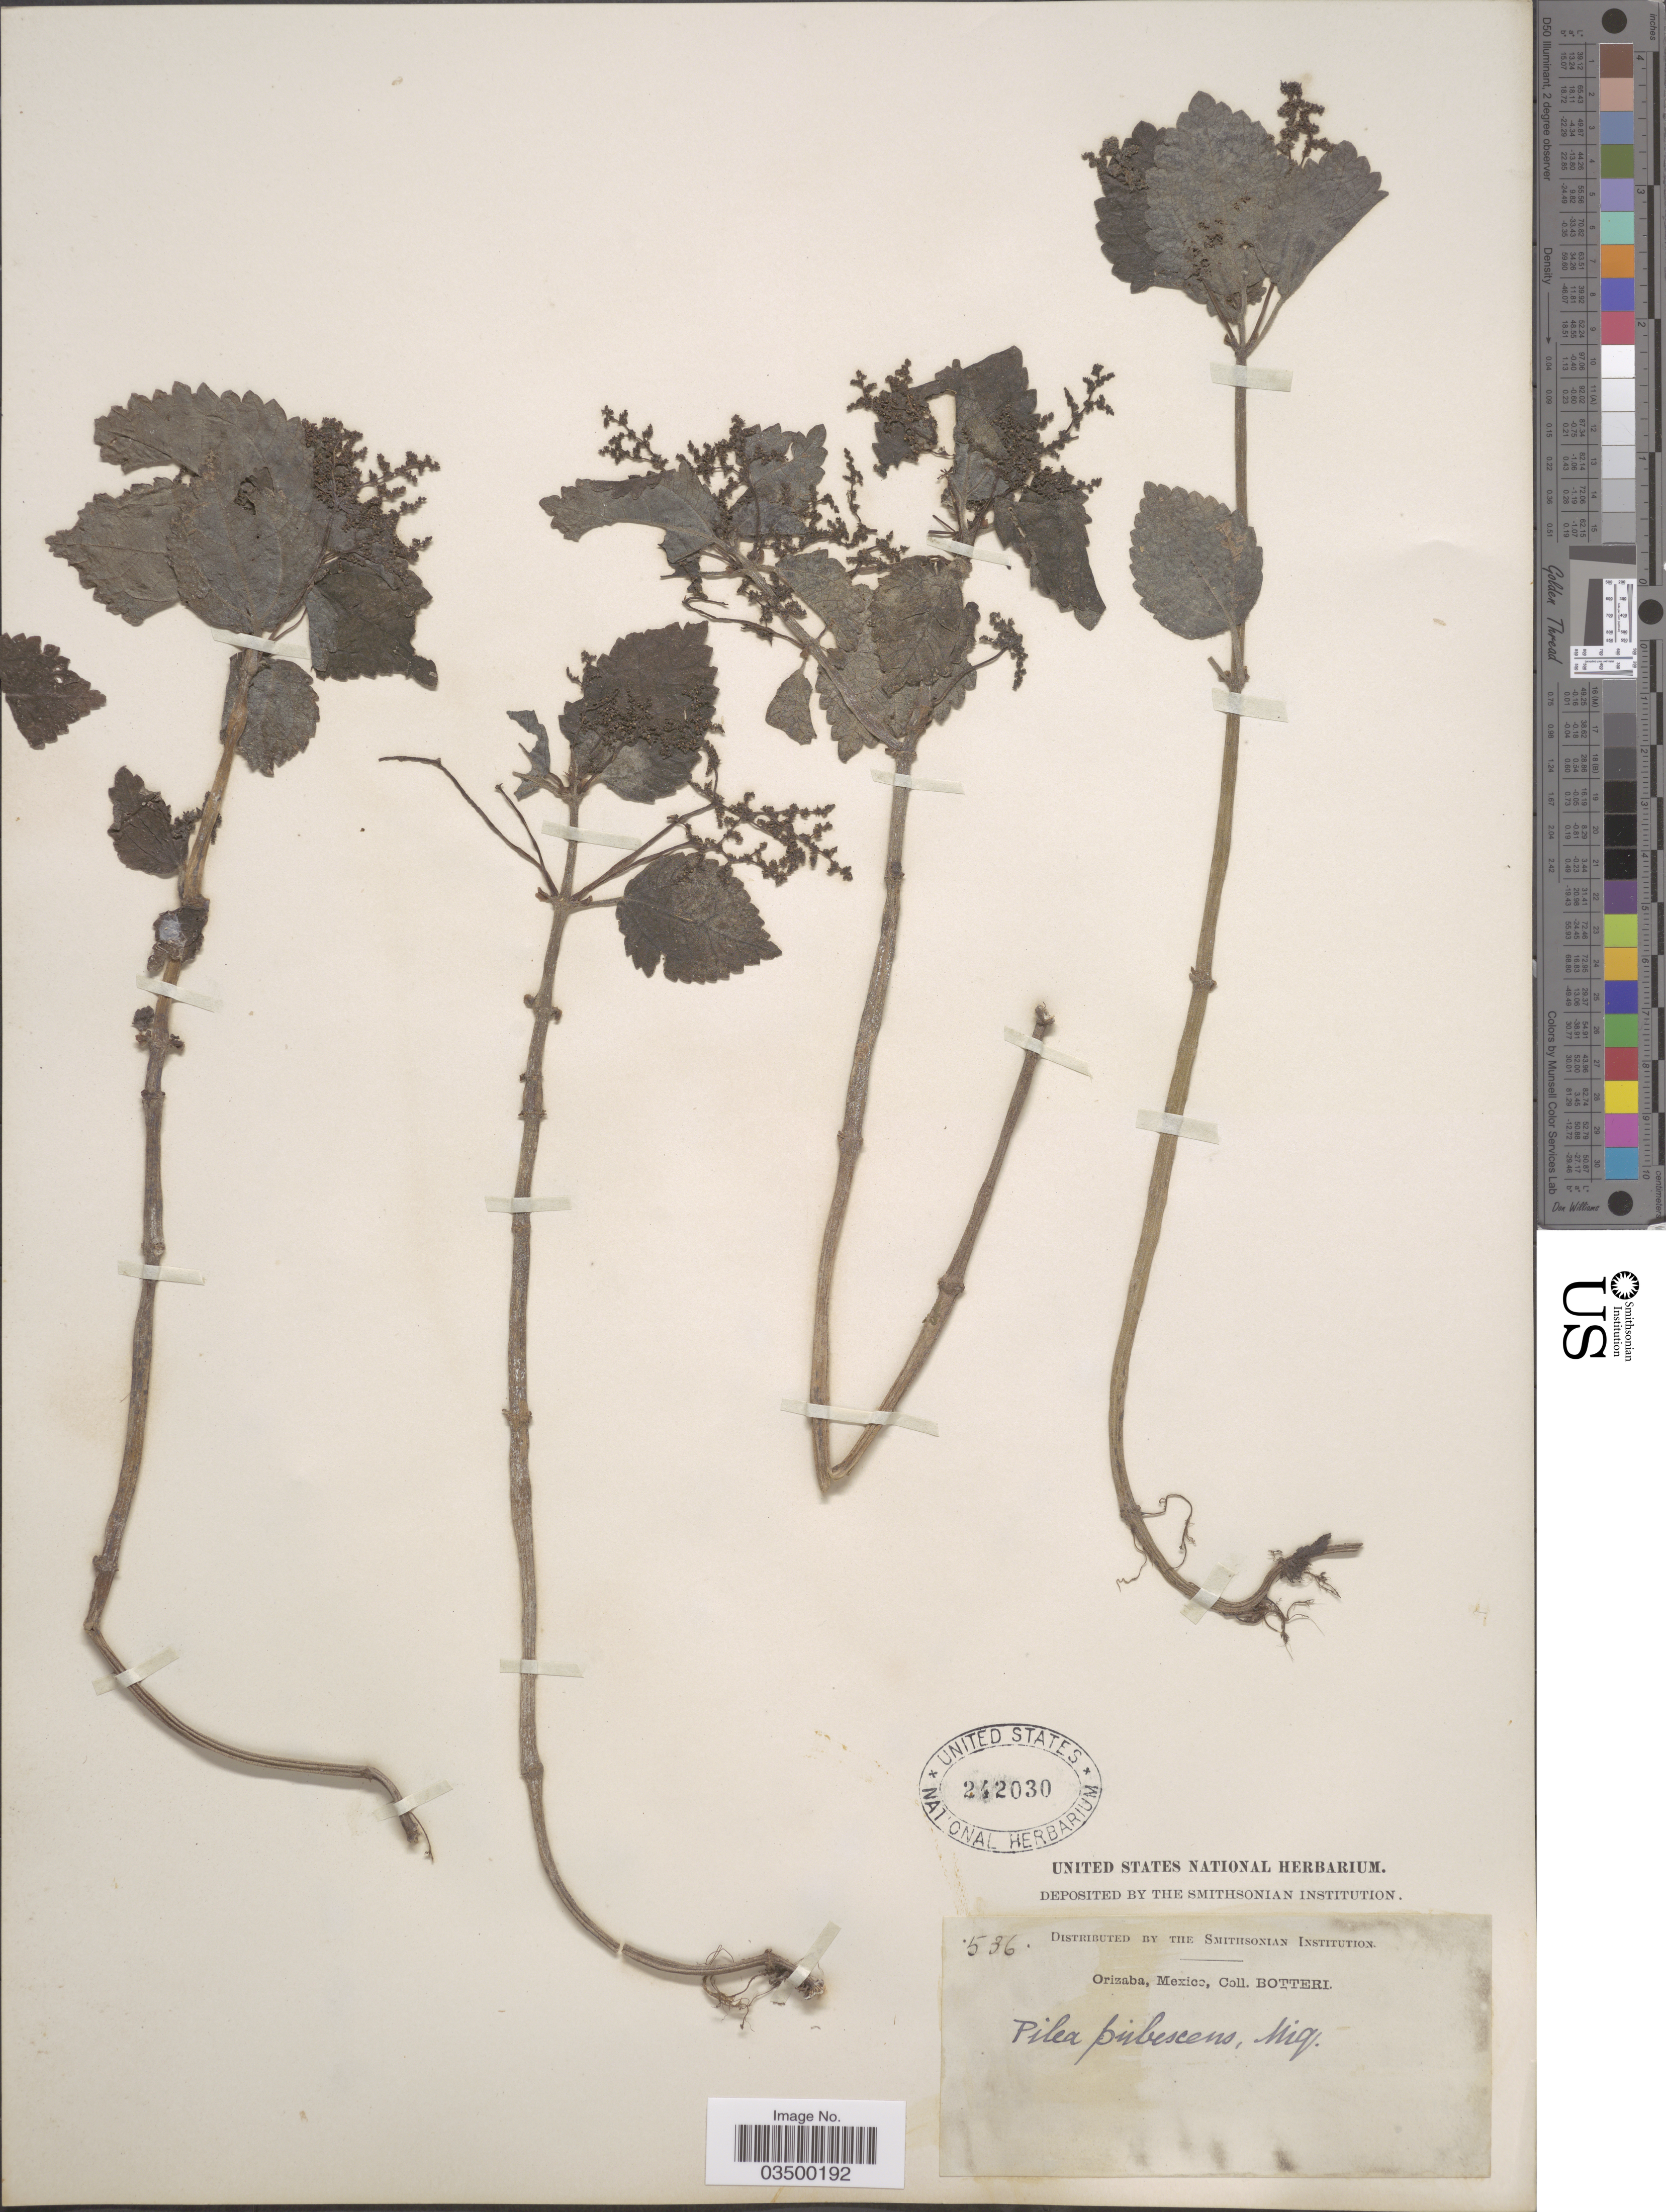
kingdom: Plantae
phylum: Tracheophyta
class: Magnoliopsida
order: Rosales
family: Urticaceae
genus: Pilea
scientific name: Pilea pubescens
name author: Liebm.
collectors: -. Botteri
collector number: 536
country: Mexico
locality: Orizaba.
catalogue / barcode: US 242030